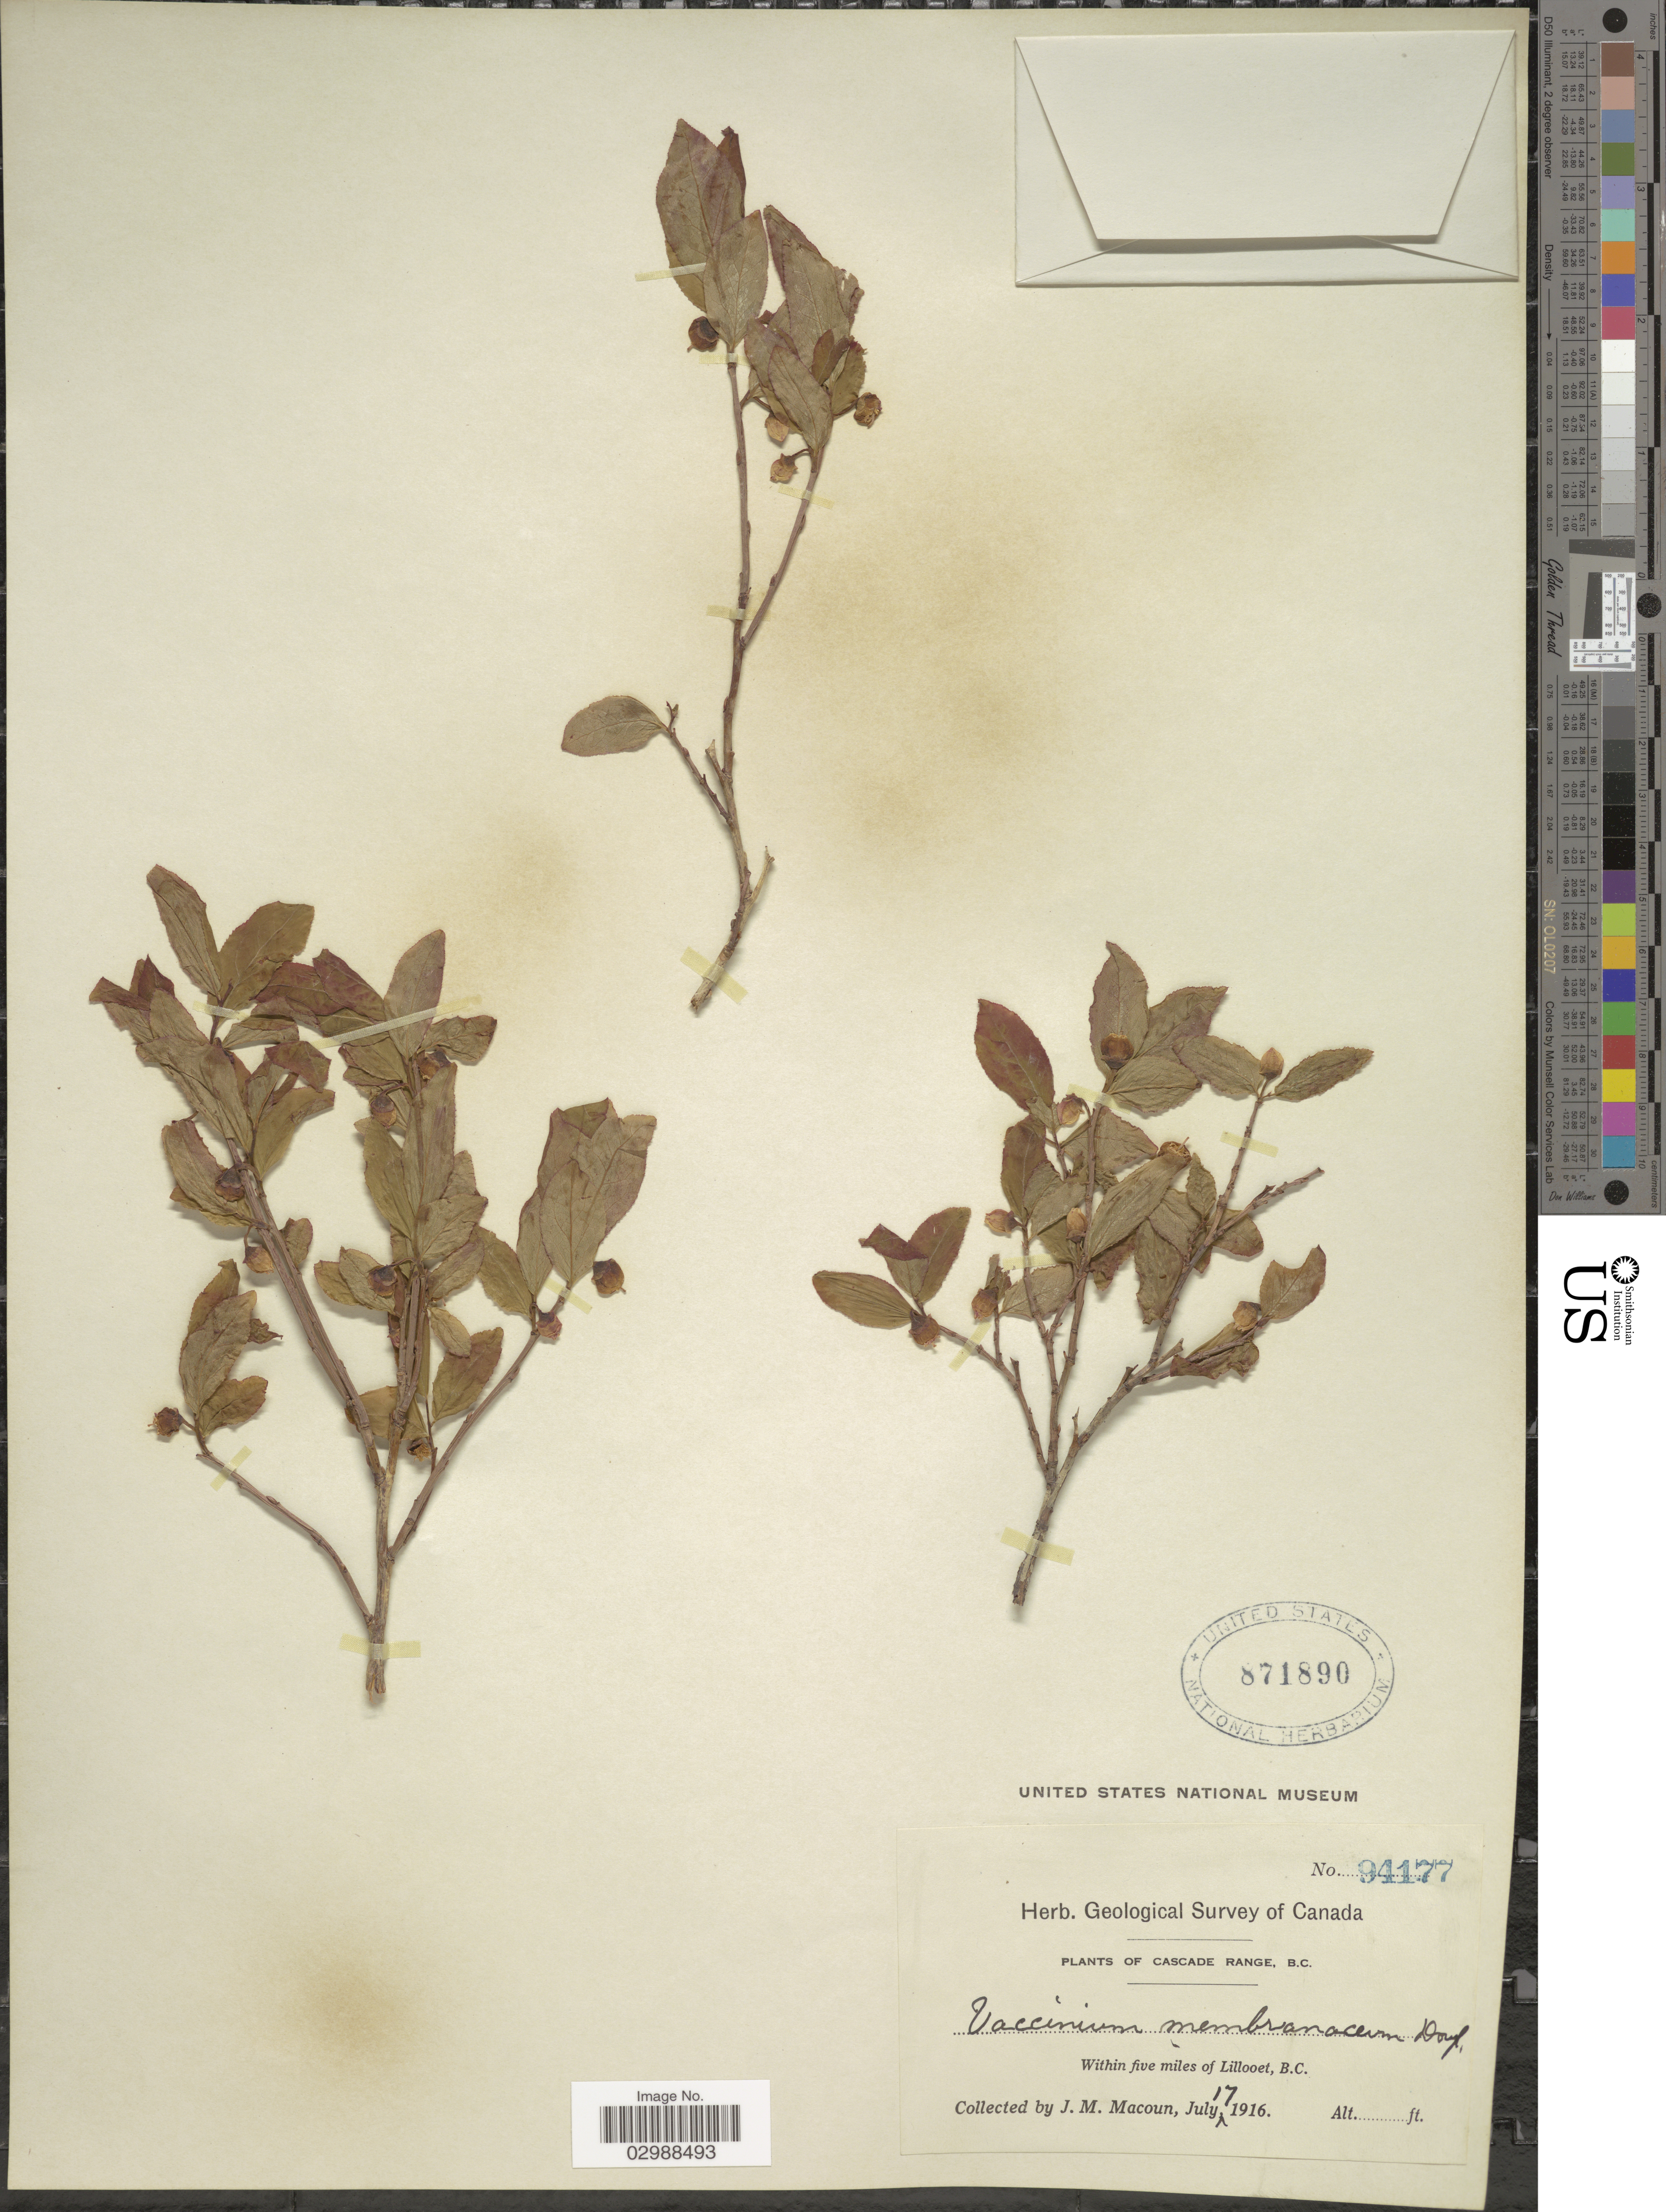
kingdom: Plantae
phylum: Tracheophyta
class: Magnoliopsida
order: Ericales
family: Ericaceae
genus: Vaccinium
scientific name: Vaccinium membranaceum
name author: Douglas ex Torr.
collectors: J. M. Macoun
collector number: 94177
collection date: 1916-07-17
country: Canada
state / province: British Columbia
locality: Cascade Range, B.C., Within five miles of Lillooet, B.C.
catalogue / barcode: US 871890